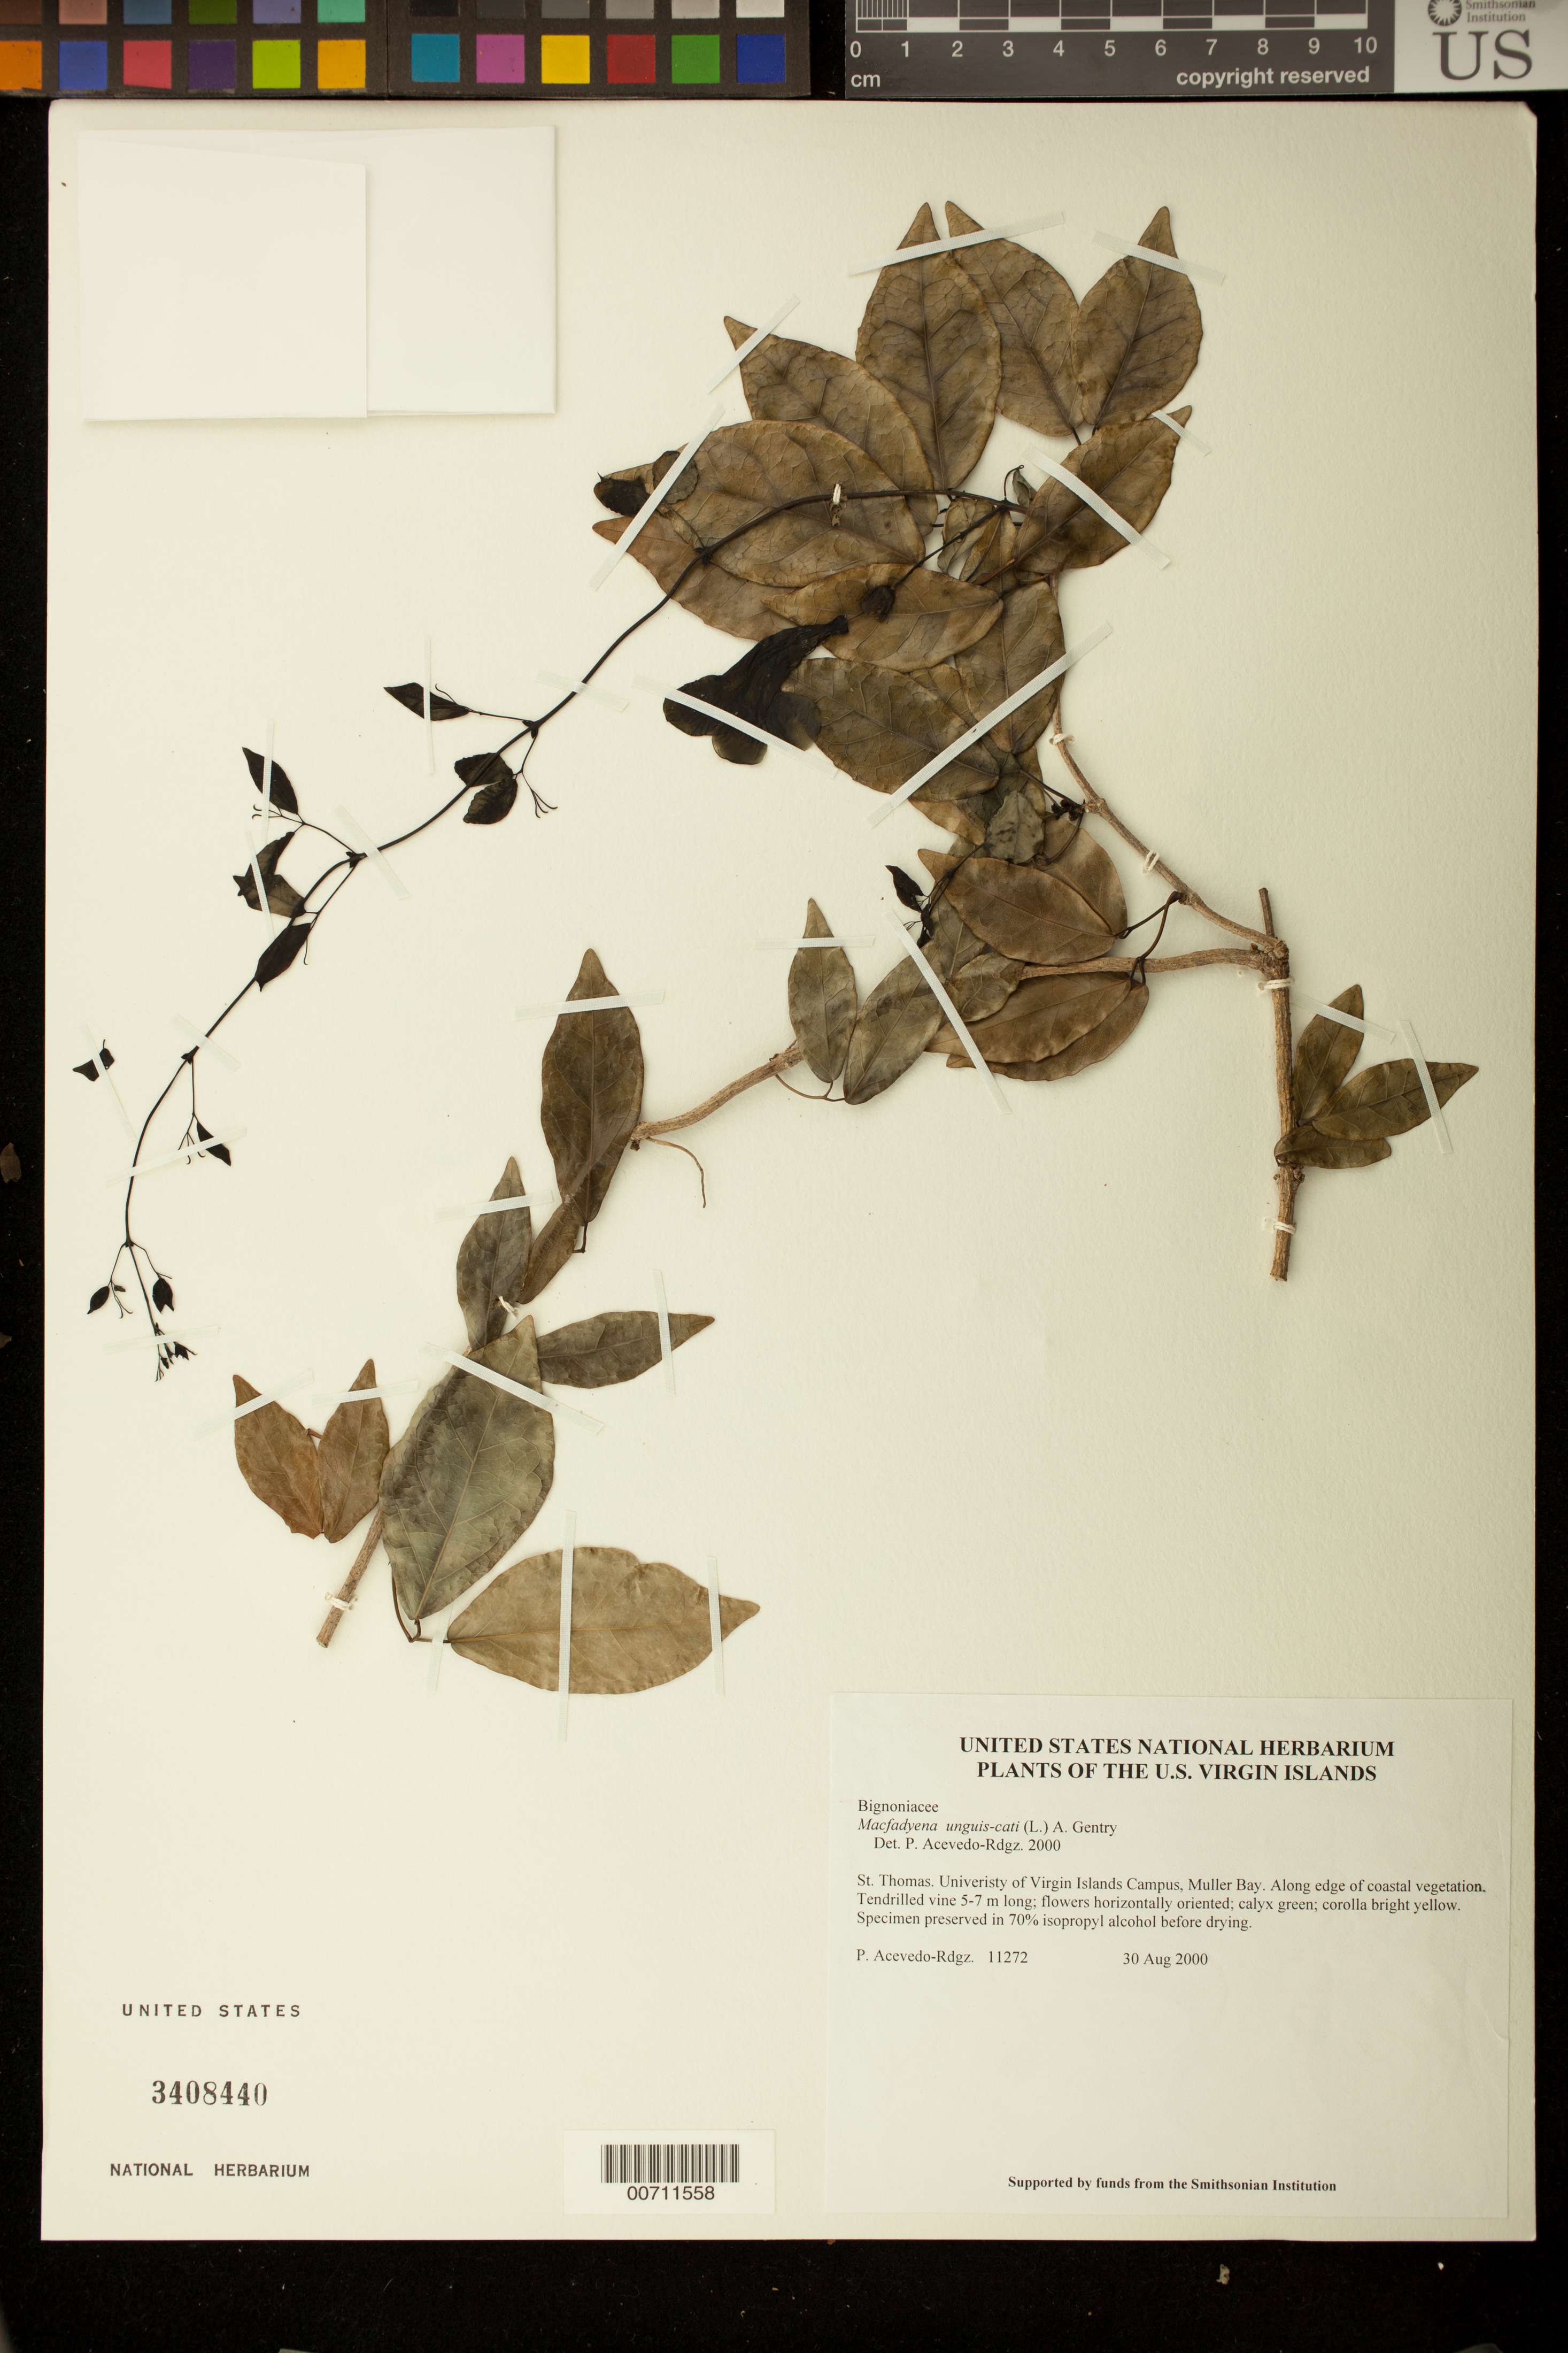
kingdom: Plantae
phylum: Tracheophyta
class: Magnoliopsida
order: Lamiales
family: Bignoniaceae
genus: Dolichandra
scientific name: Dolichandra unguis-cati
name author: (L.) L.G. Lohmann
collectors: P. Acevedo-Rodr.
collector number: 11272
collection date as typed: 30 Aug 2000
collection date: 2000-08-30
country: U.S. Virgin Islands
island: St. Thomas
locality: Univeristy of Virgin Islands Campus, Muller Bay.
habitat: Along edge of coastal vegetation.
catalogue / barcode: US 3408440